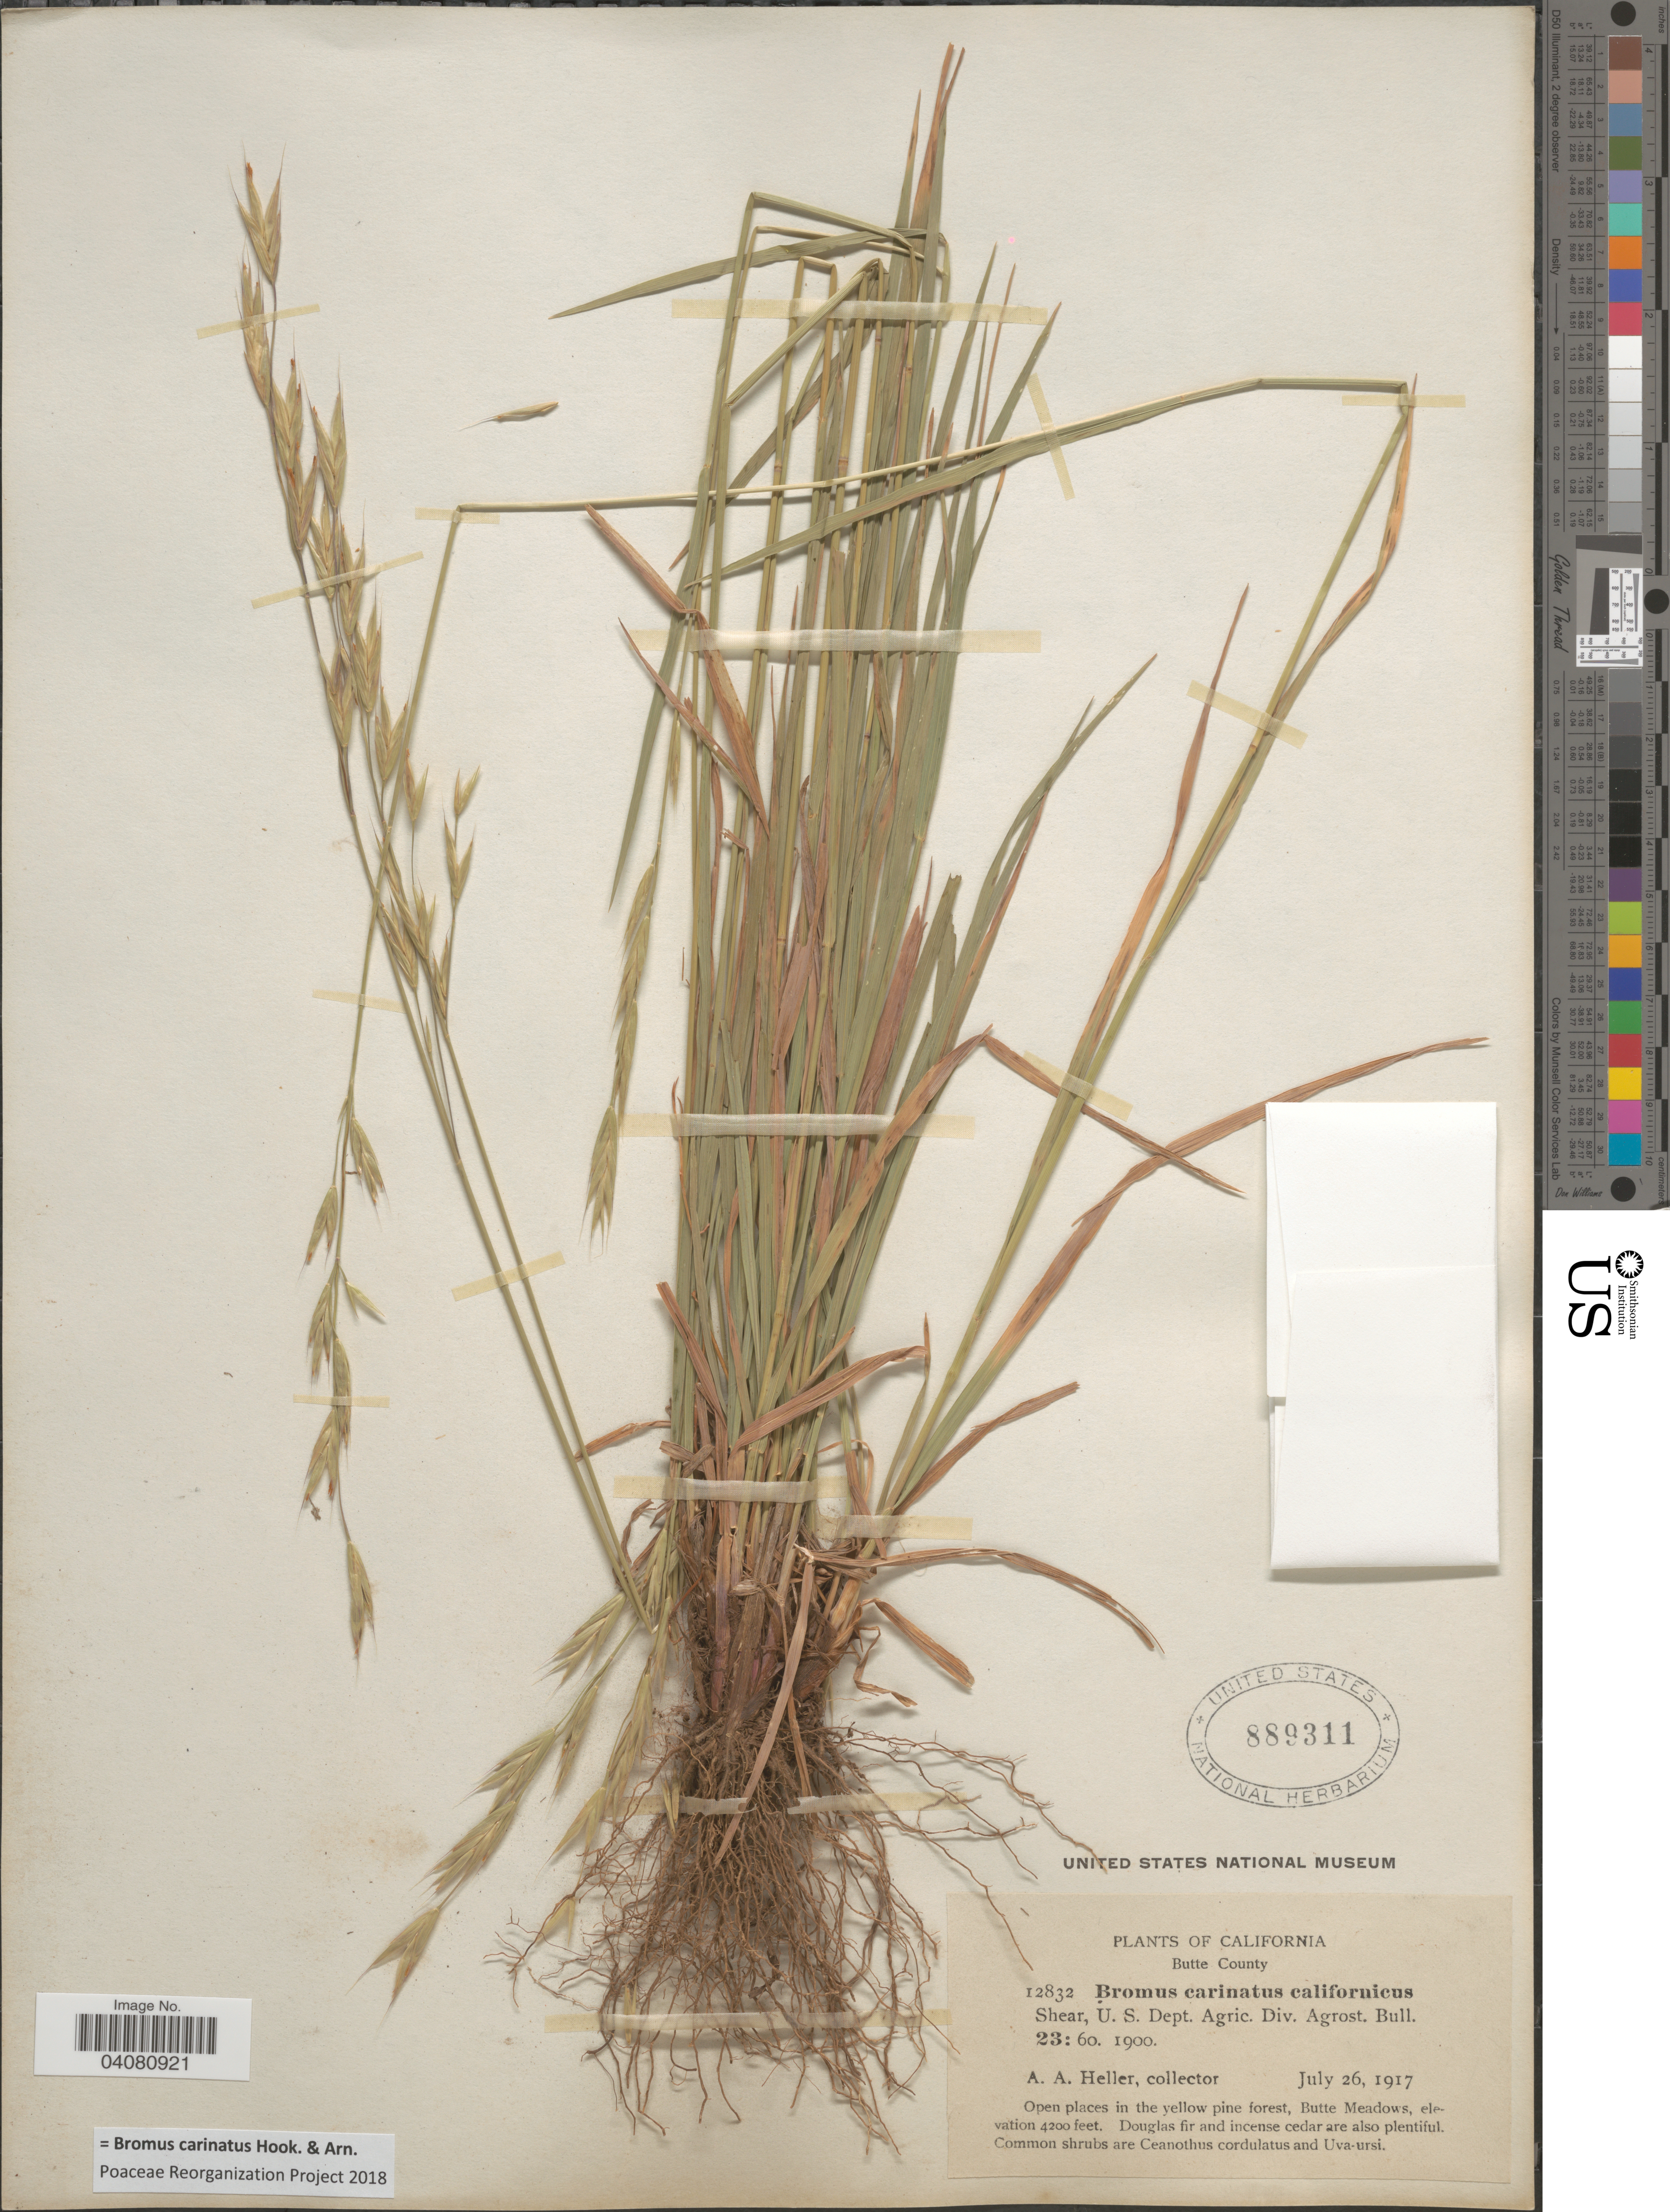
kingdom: Plantae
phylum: Tracheophyta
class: Liliopsida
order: Poales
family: Poaceae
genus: Bromus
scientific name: Bromus carinatus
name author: Hook. & Arn.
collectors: A. A. Heller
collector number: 12832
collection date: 1917-07-26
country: United States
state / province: California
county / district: Butte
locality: Butte County. Open places in the yellow pine forest, Butte Meadows.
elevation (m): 1280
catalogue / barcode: US 889311